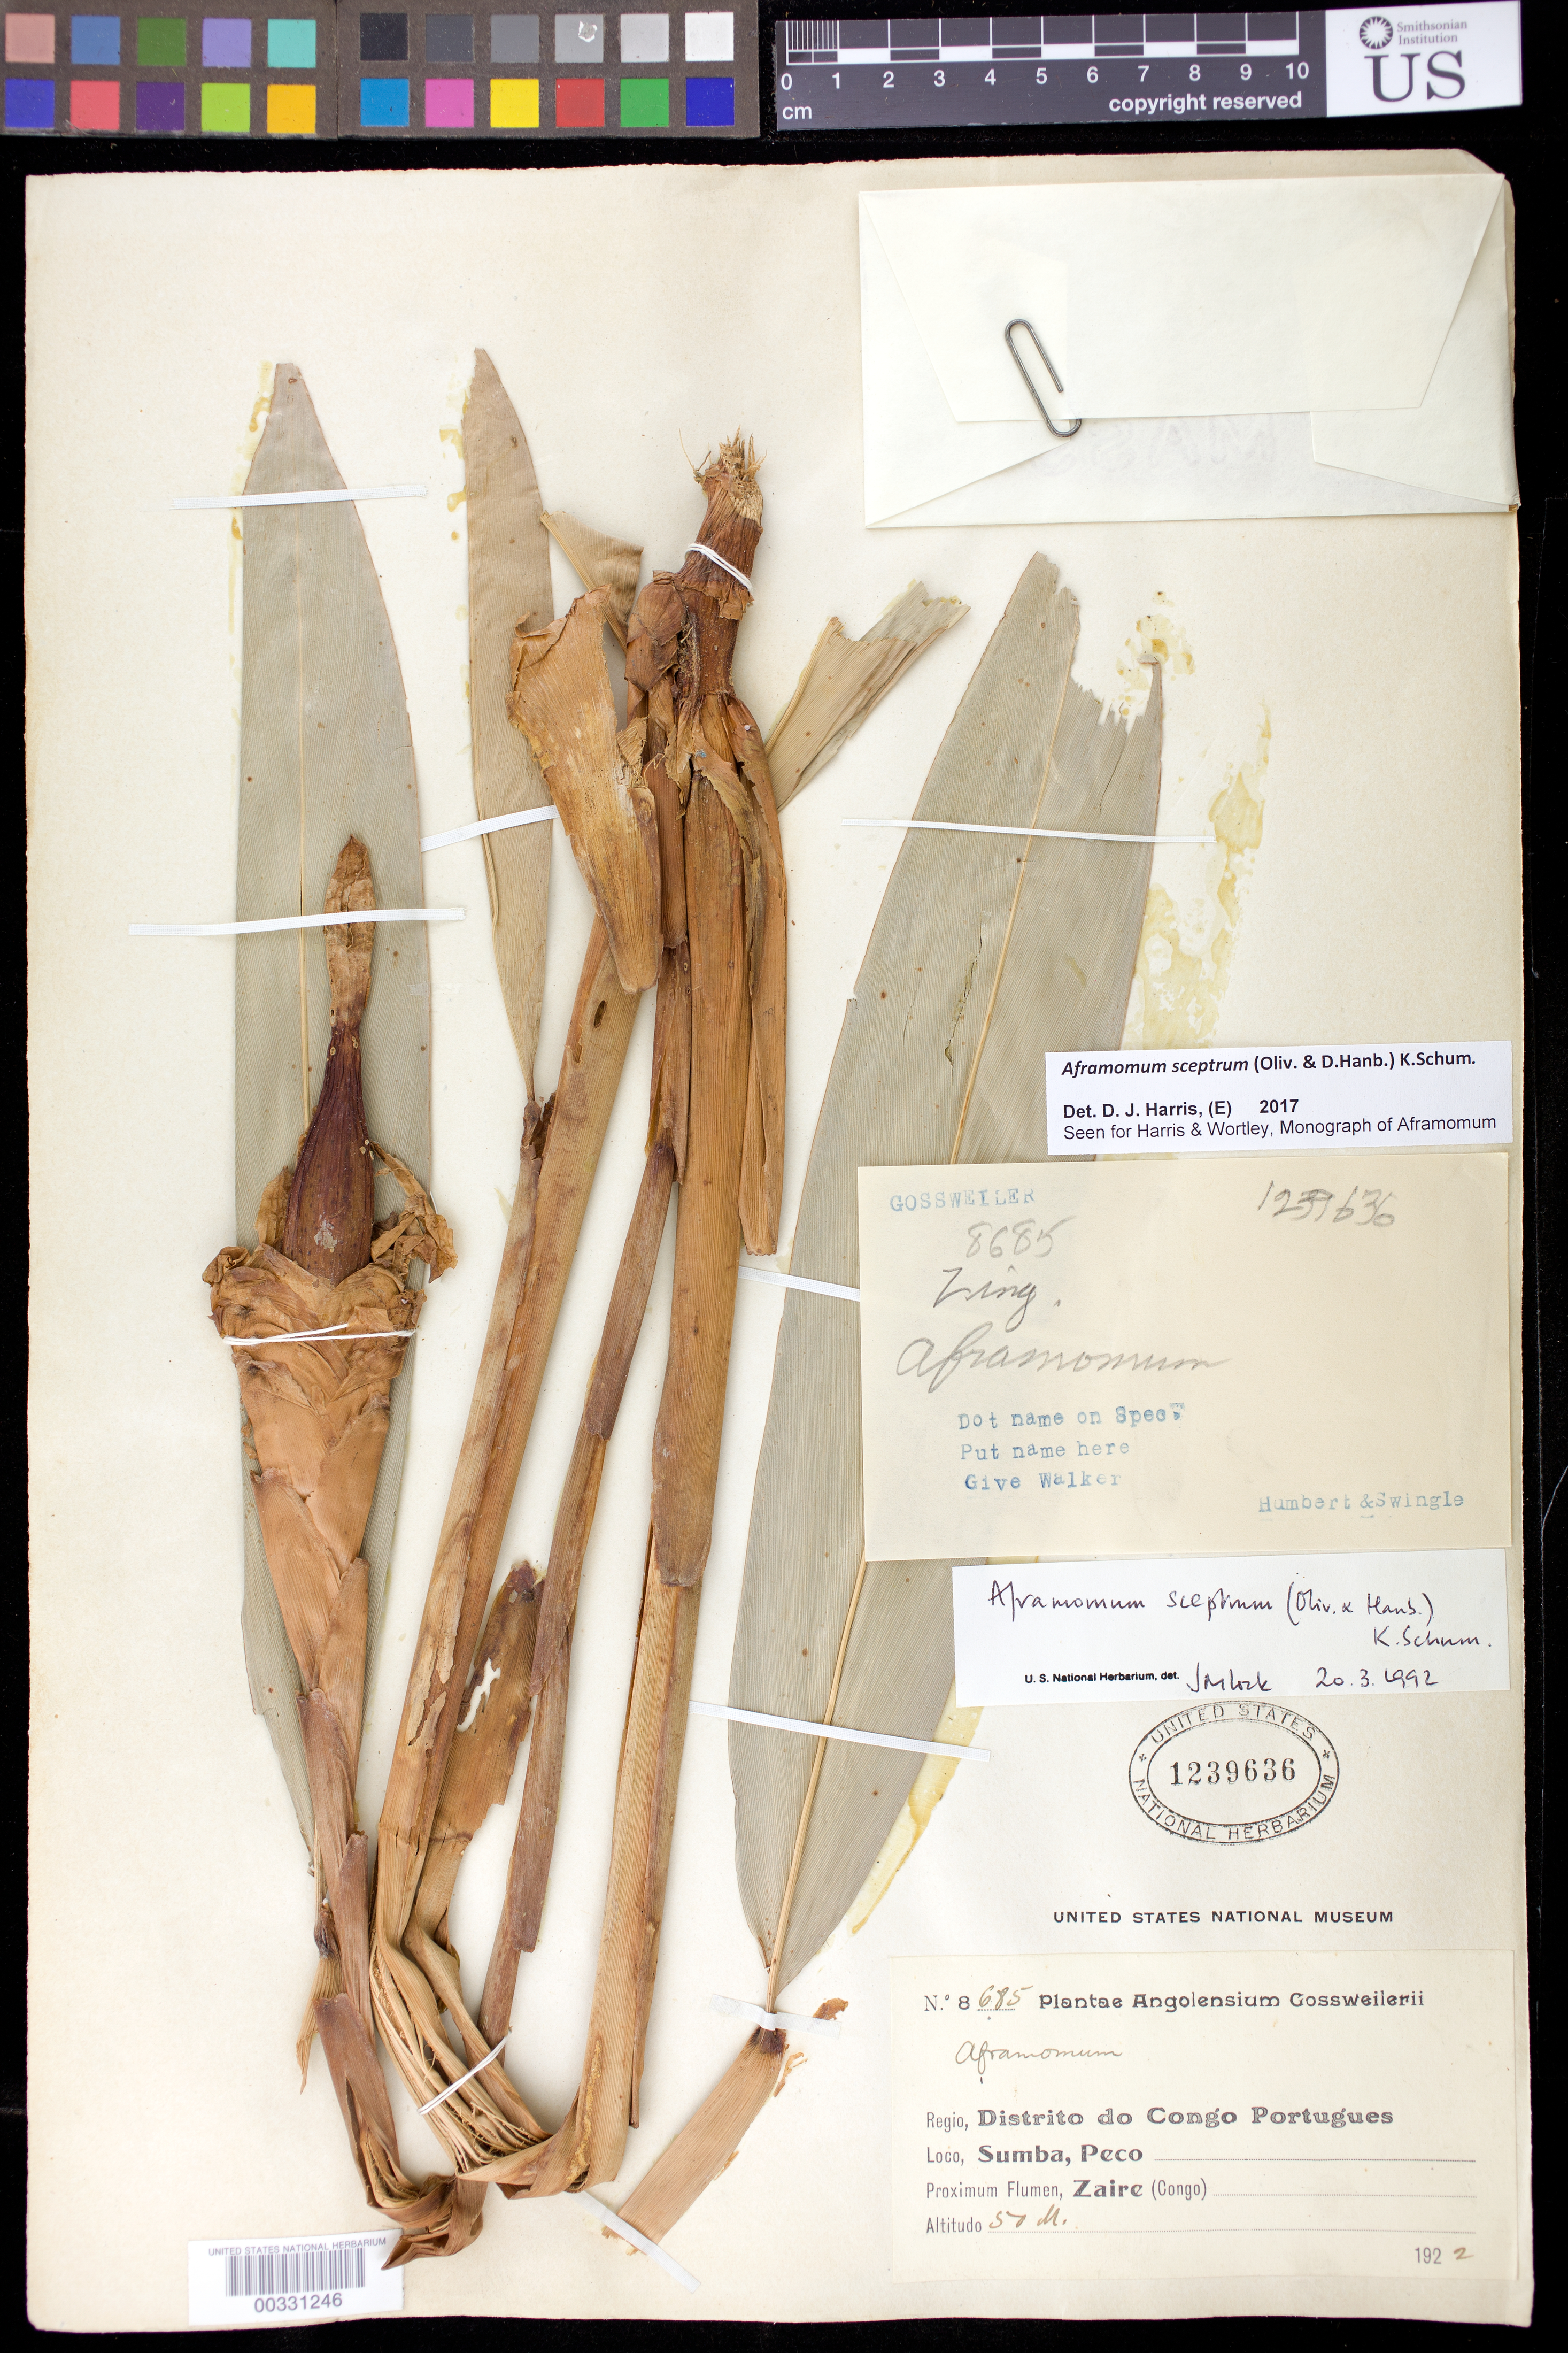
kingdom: Plantae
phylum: Tracheophyta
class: Liliopsida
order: Zingiberales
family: Zingiberaceae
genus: Aframomum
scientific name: Aframomum sceptrum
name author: (Oliv. & T. Hanb.) K. Schum.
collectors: F. Gossweiler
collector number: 8685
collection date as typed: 1922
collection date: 1922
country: Angola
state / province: Cabinda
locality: Regio, Distrito do Congo Portuguez, Sumba, Peco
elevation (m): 50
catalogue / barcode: US 1239636